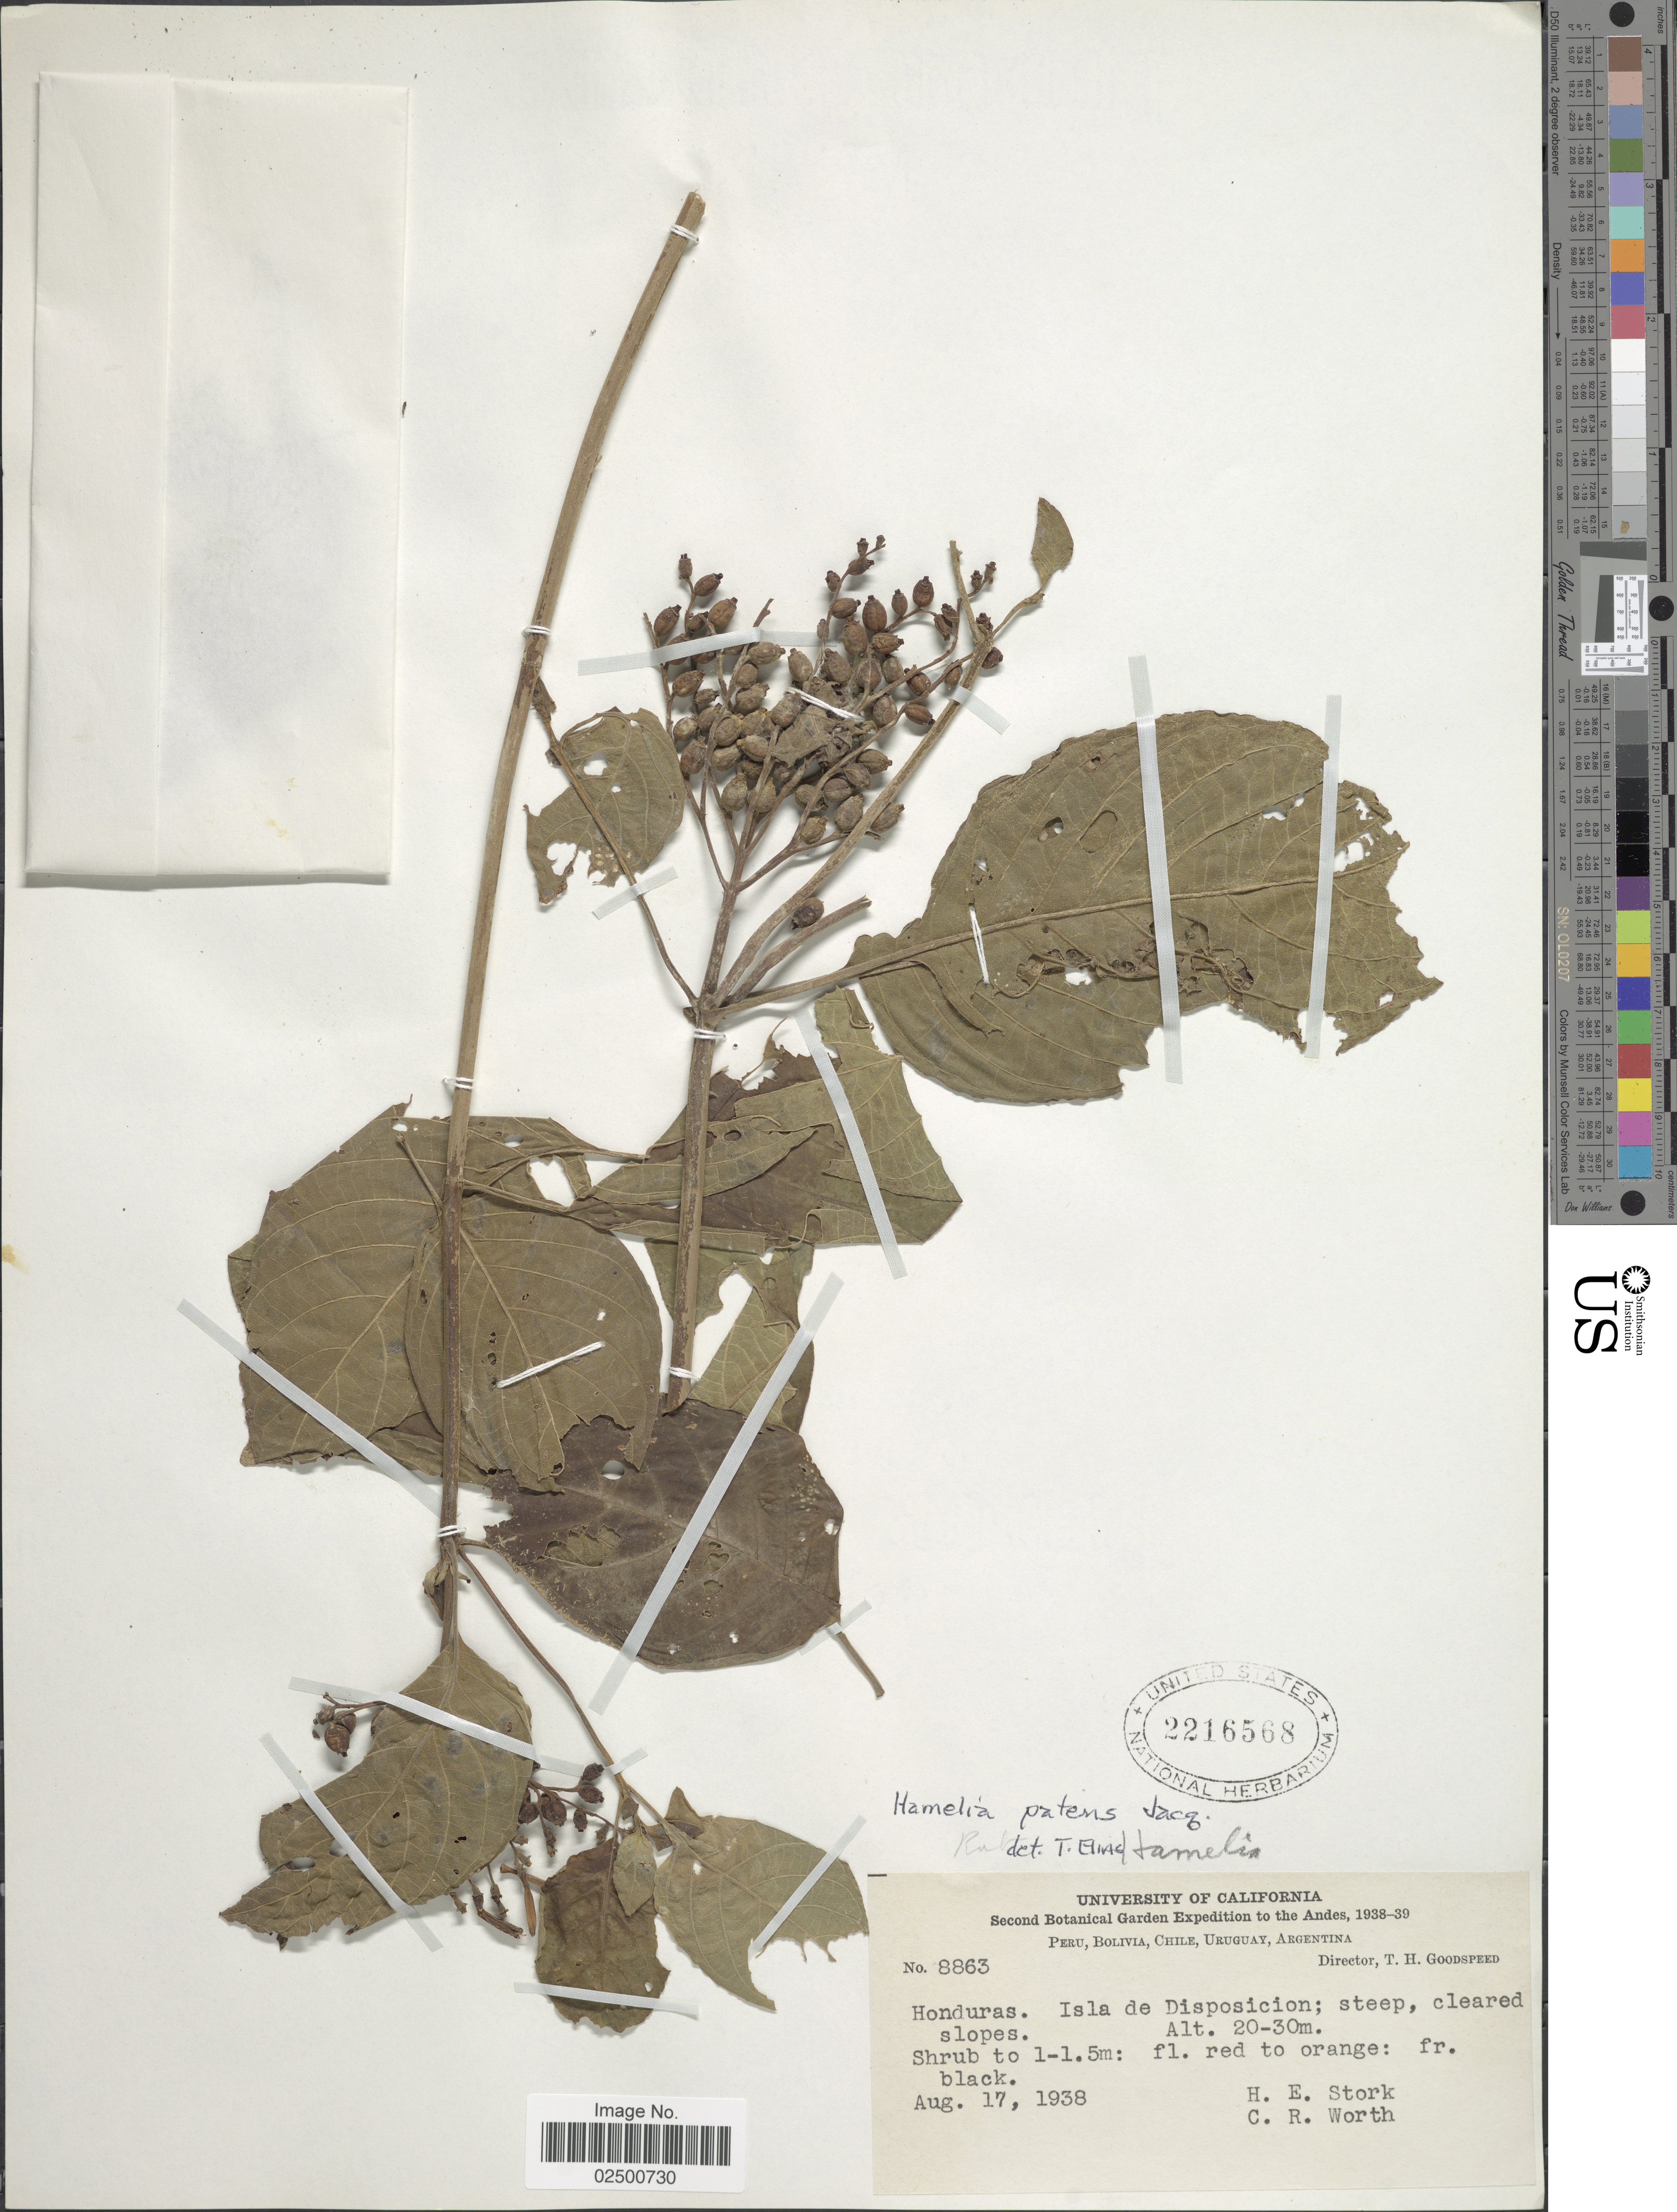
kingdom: Plantae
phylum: Tracheophyta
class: Magnoliopsida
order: Gentianales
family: Rubiaceae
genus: Hamelia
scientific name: Hamelia patens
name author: Jacq.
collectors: H. E. Stork & C. R. Worth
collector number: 8863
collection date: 1938-08-17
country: Honduras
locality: The Andes. Isla de Disposicion.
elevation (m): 20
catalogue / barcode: US 2216568